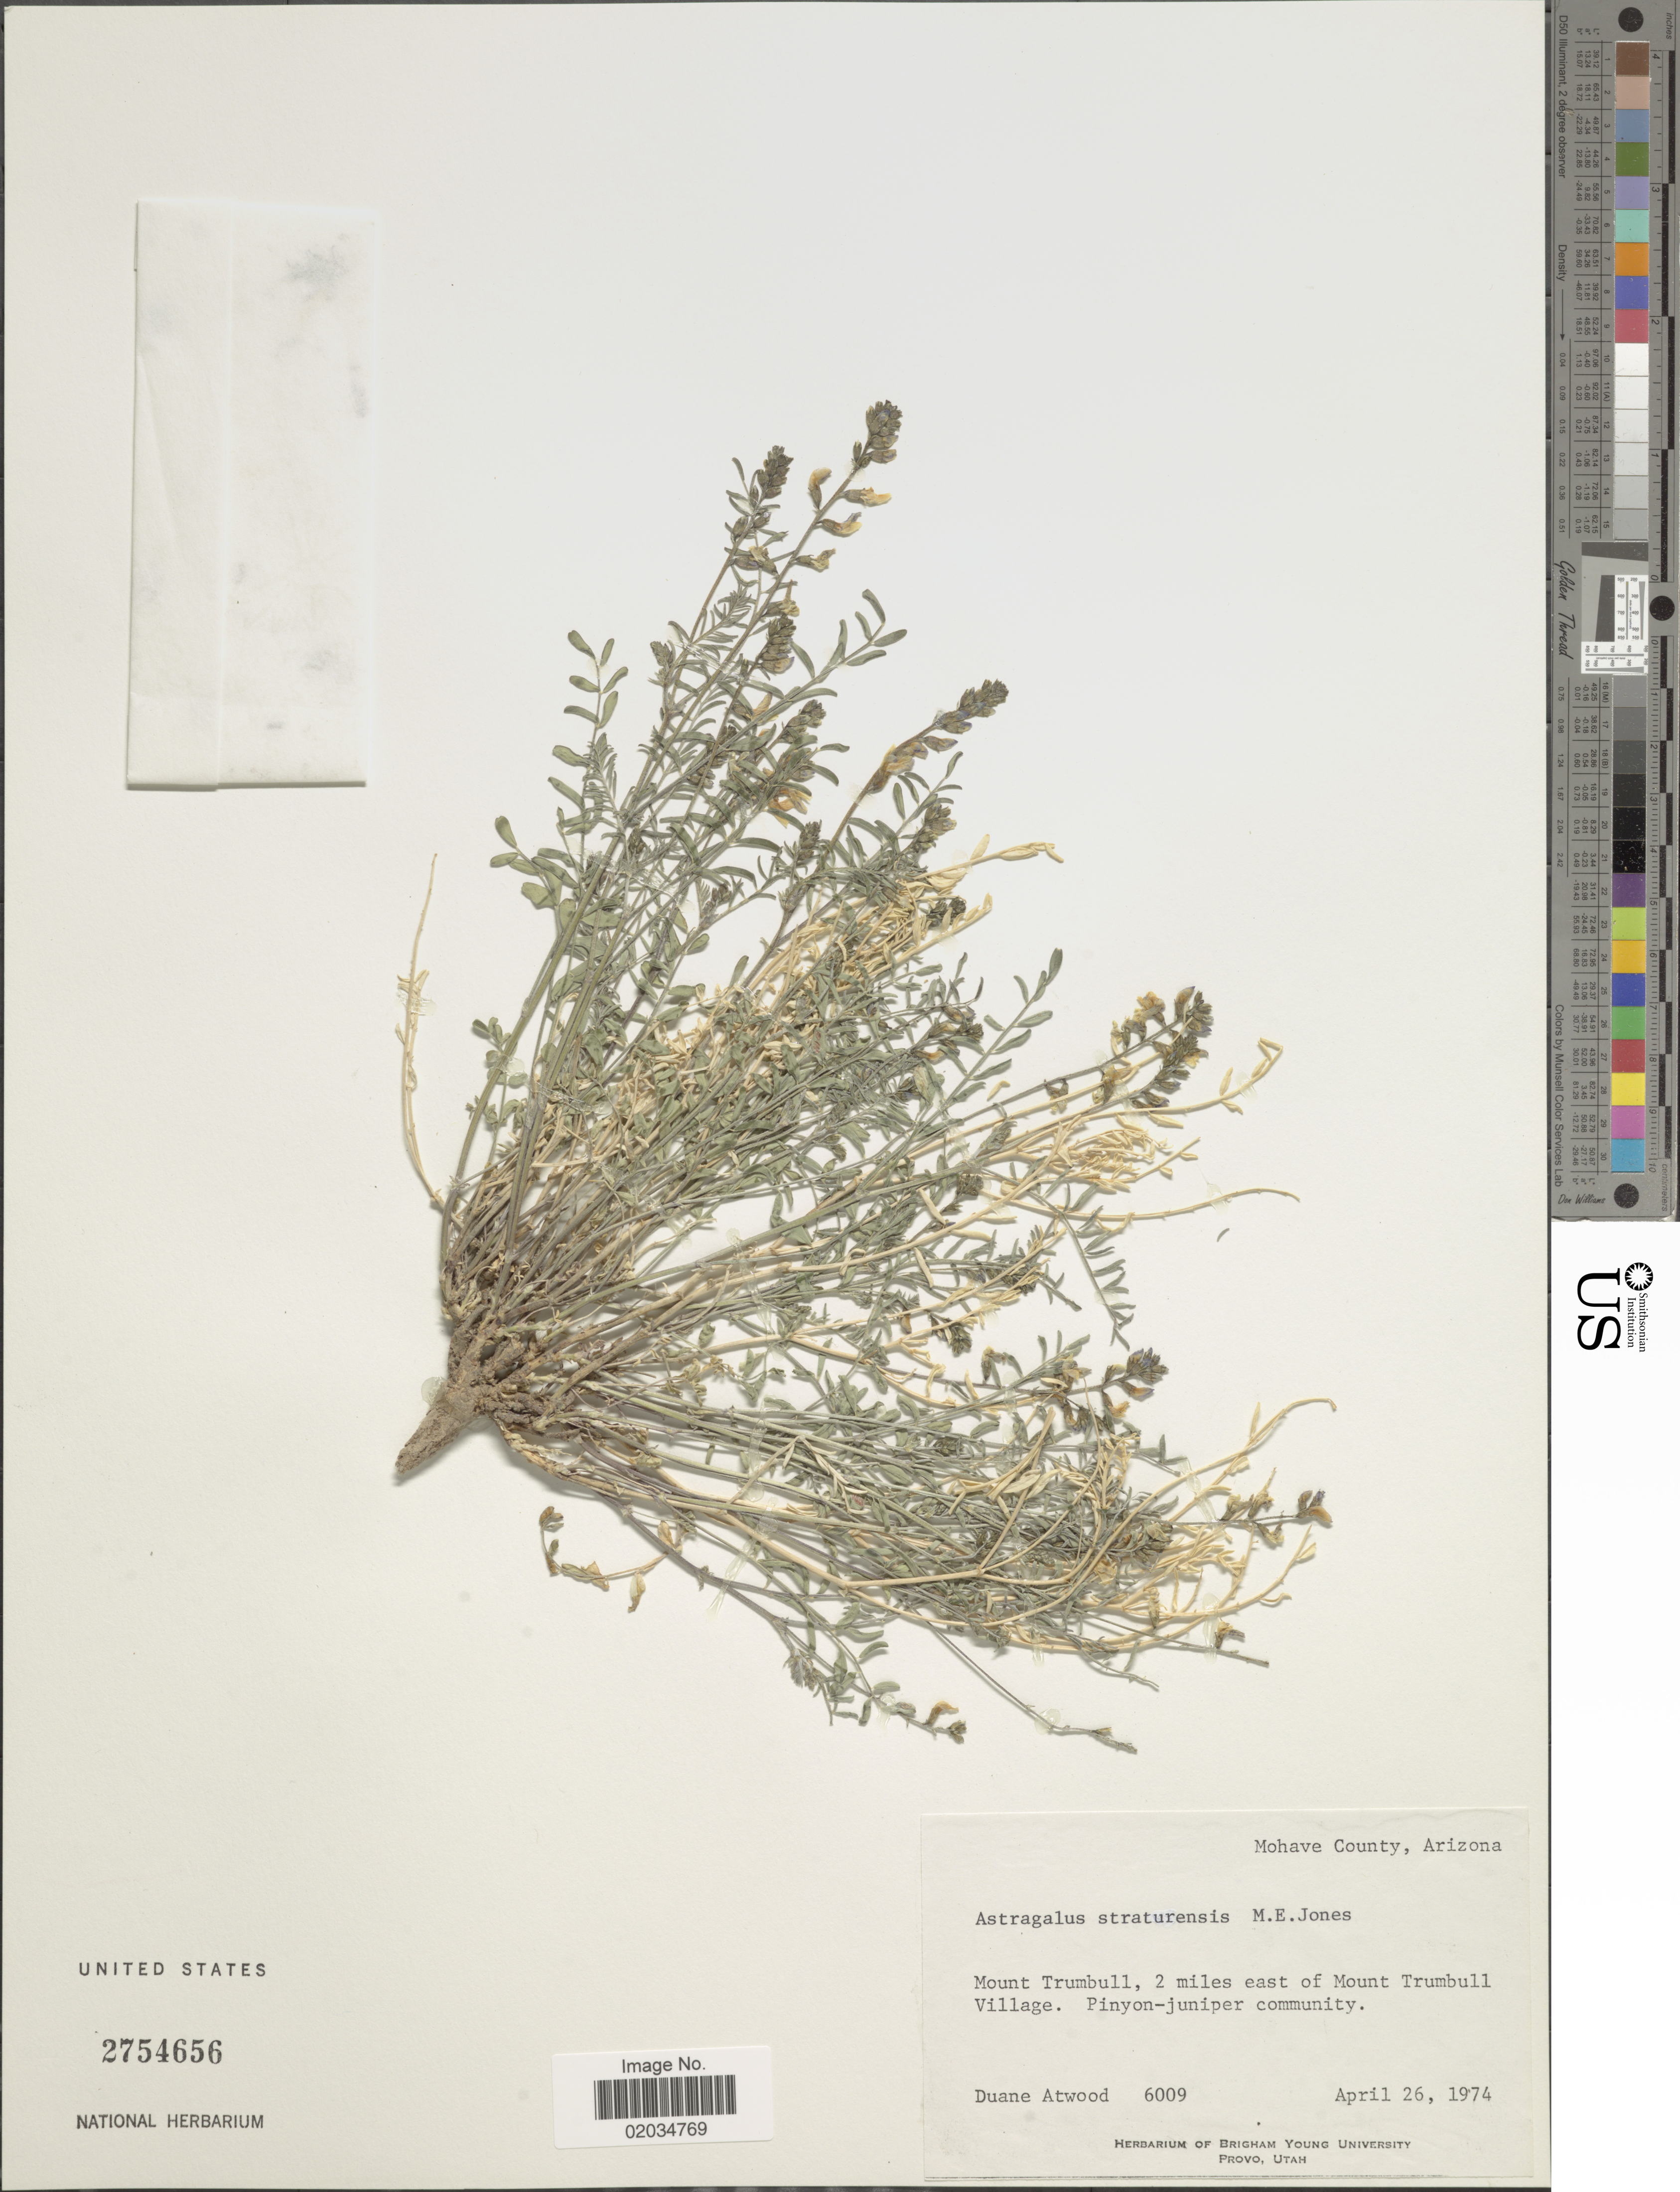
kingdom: Plantae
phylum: Tracheophyta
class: Magnoliopsida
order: Fabales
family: Fabaceae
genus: Astragalus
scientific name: Astragalus straturensis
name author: M.E. Jones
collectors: D. Atwood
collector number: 6009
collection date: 1974-04-26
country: United States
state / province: Arizona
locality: Mohave County. Mount Trumbull, 2 miles east of Mount Trumbull Village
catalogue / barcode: US 2754656